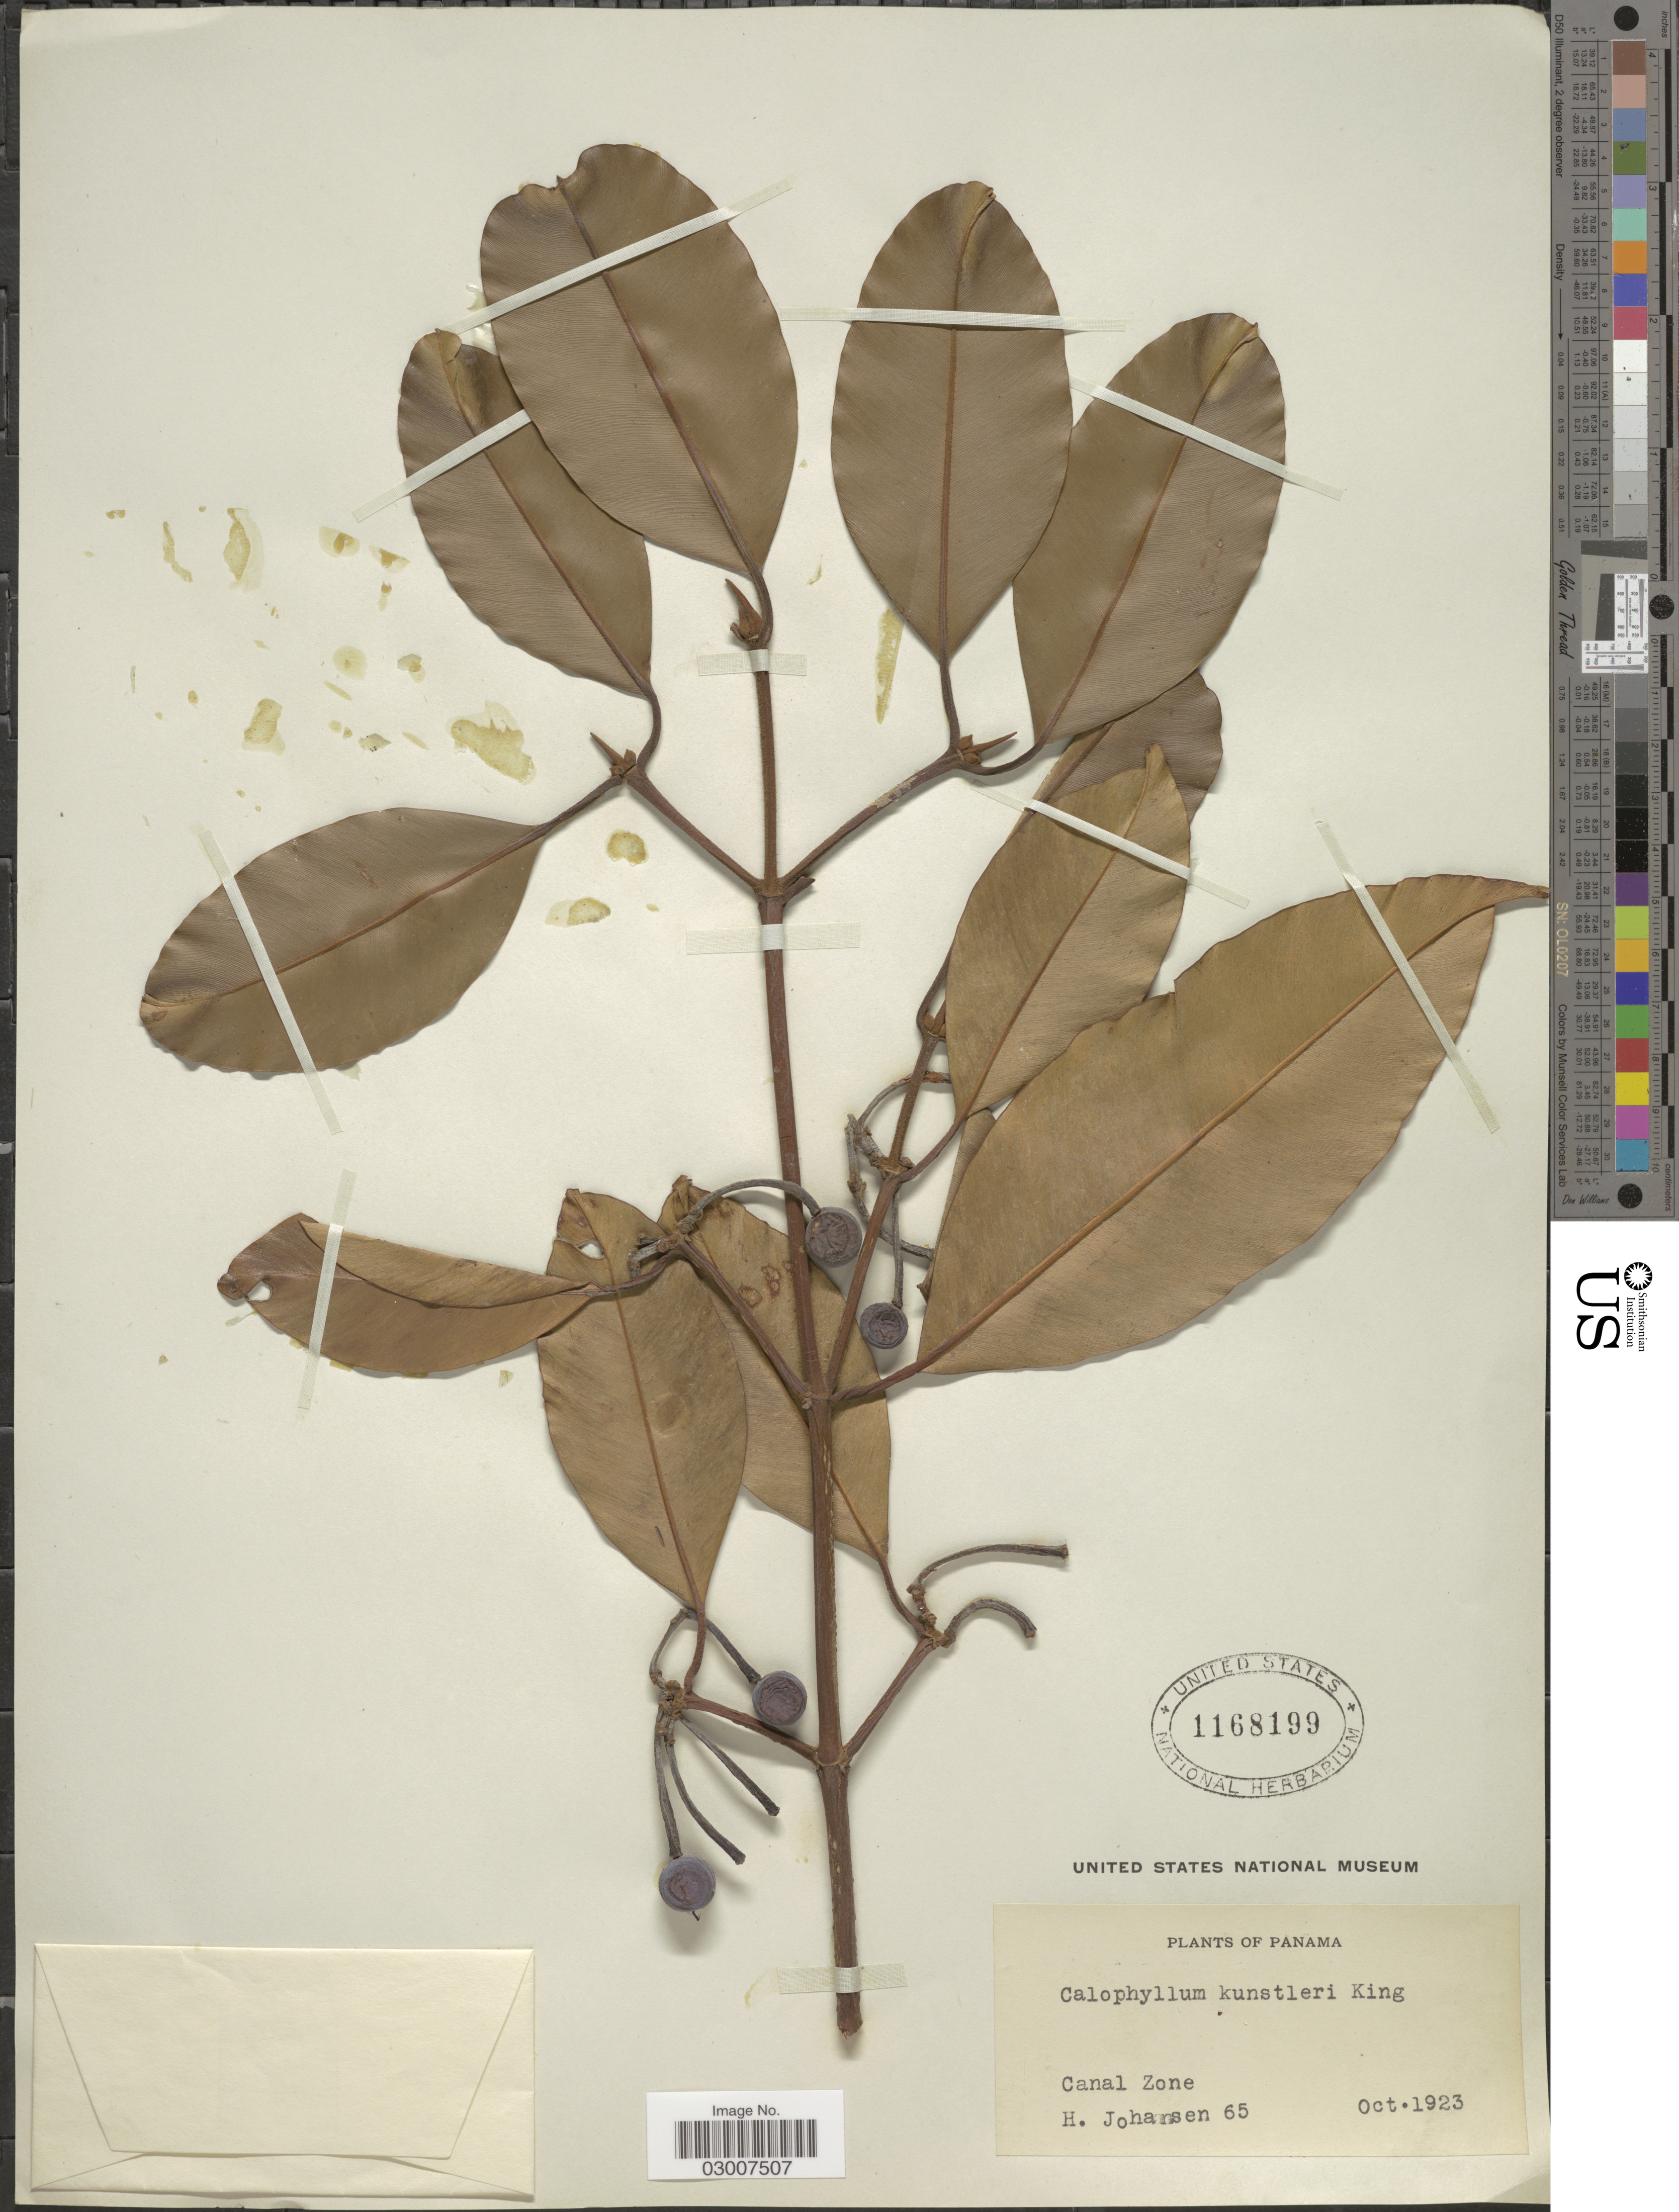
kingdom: Plantae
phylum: Tracheophyta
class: Magnoliopsida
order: Malpighiales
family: Calophyllaceae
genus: Calophyllum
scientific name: Calophyllum kunstleri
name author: King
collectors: H. Johansen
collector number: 65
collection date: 1923-10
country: Panama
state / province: Colón / Panamá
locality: Canal Zone.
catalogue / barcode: US 1168199